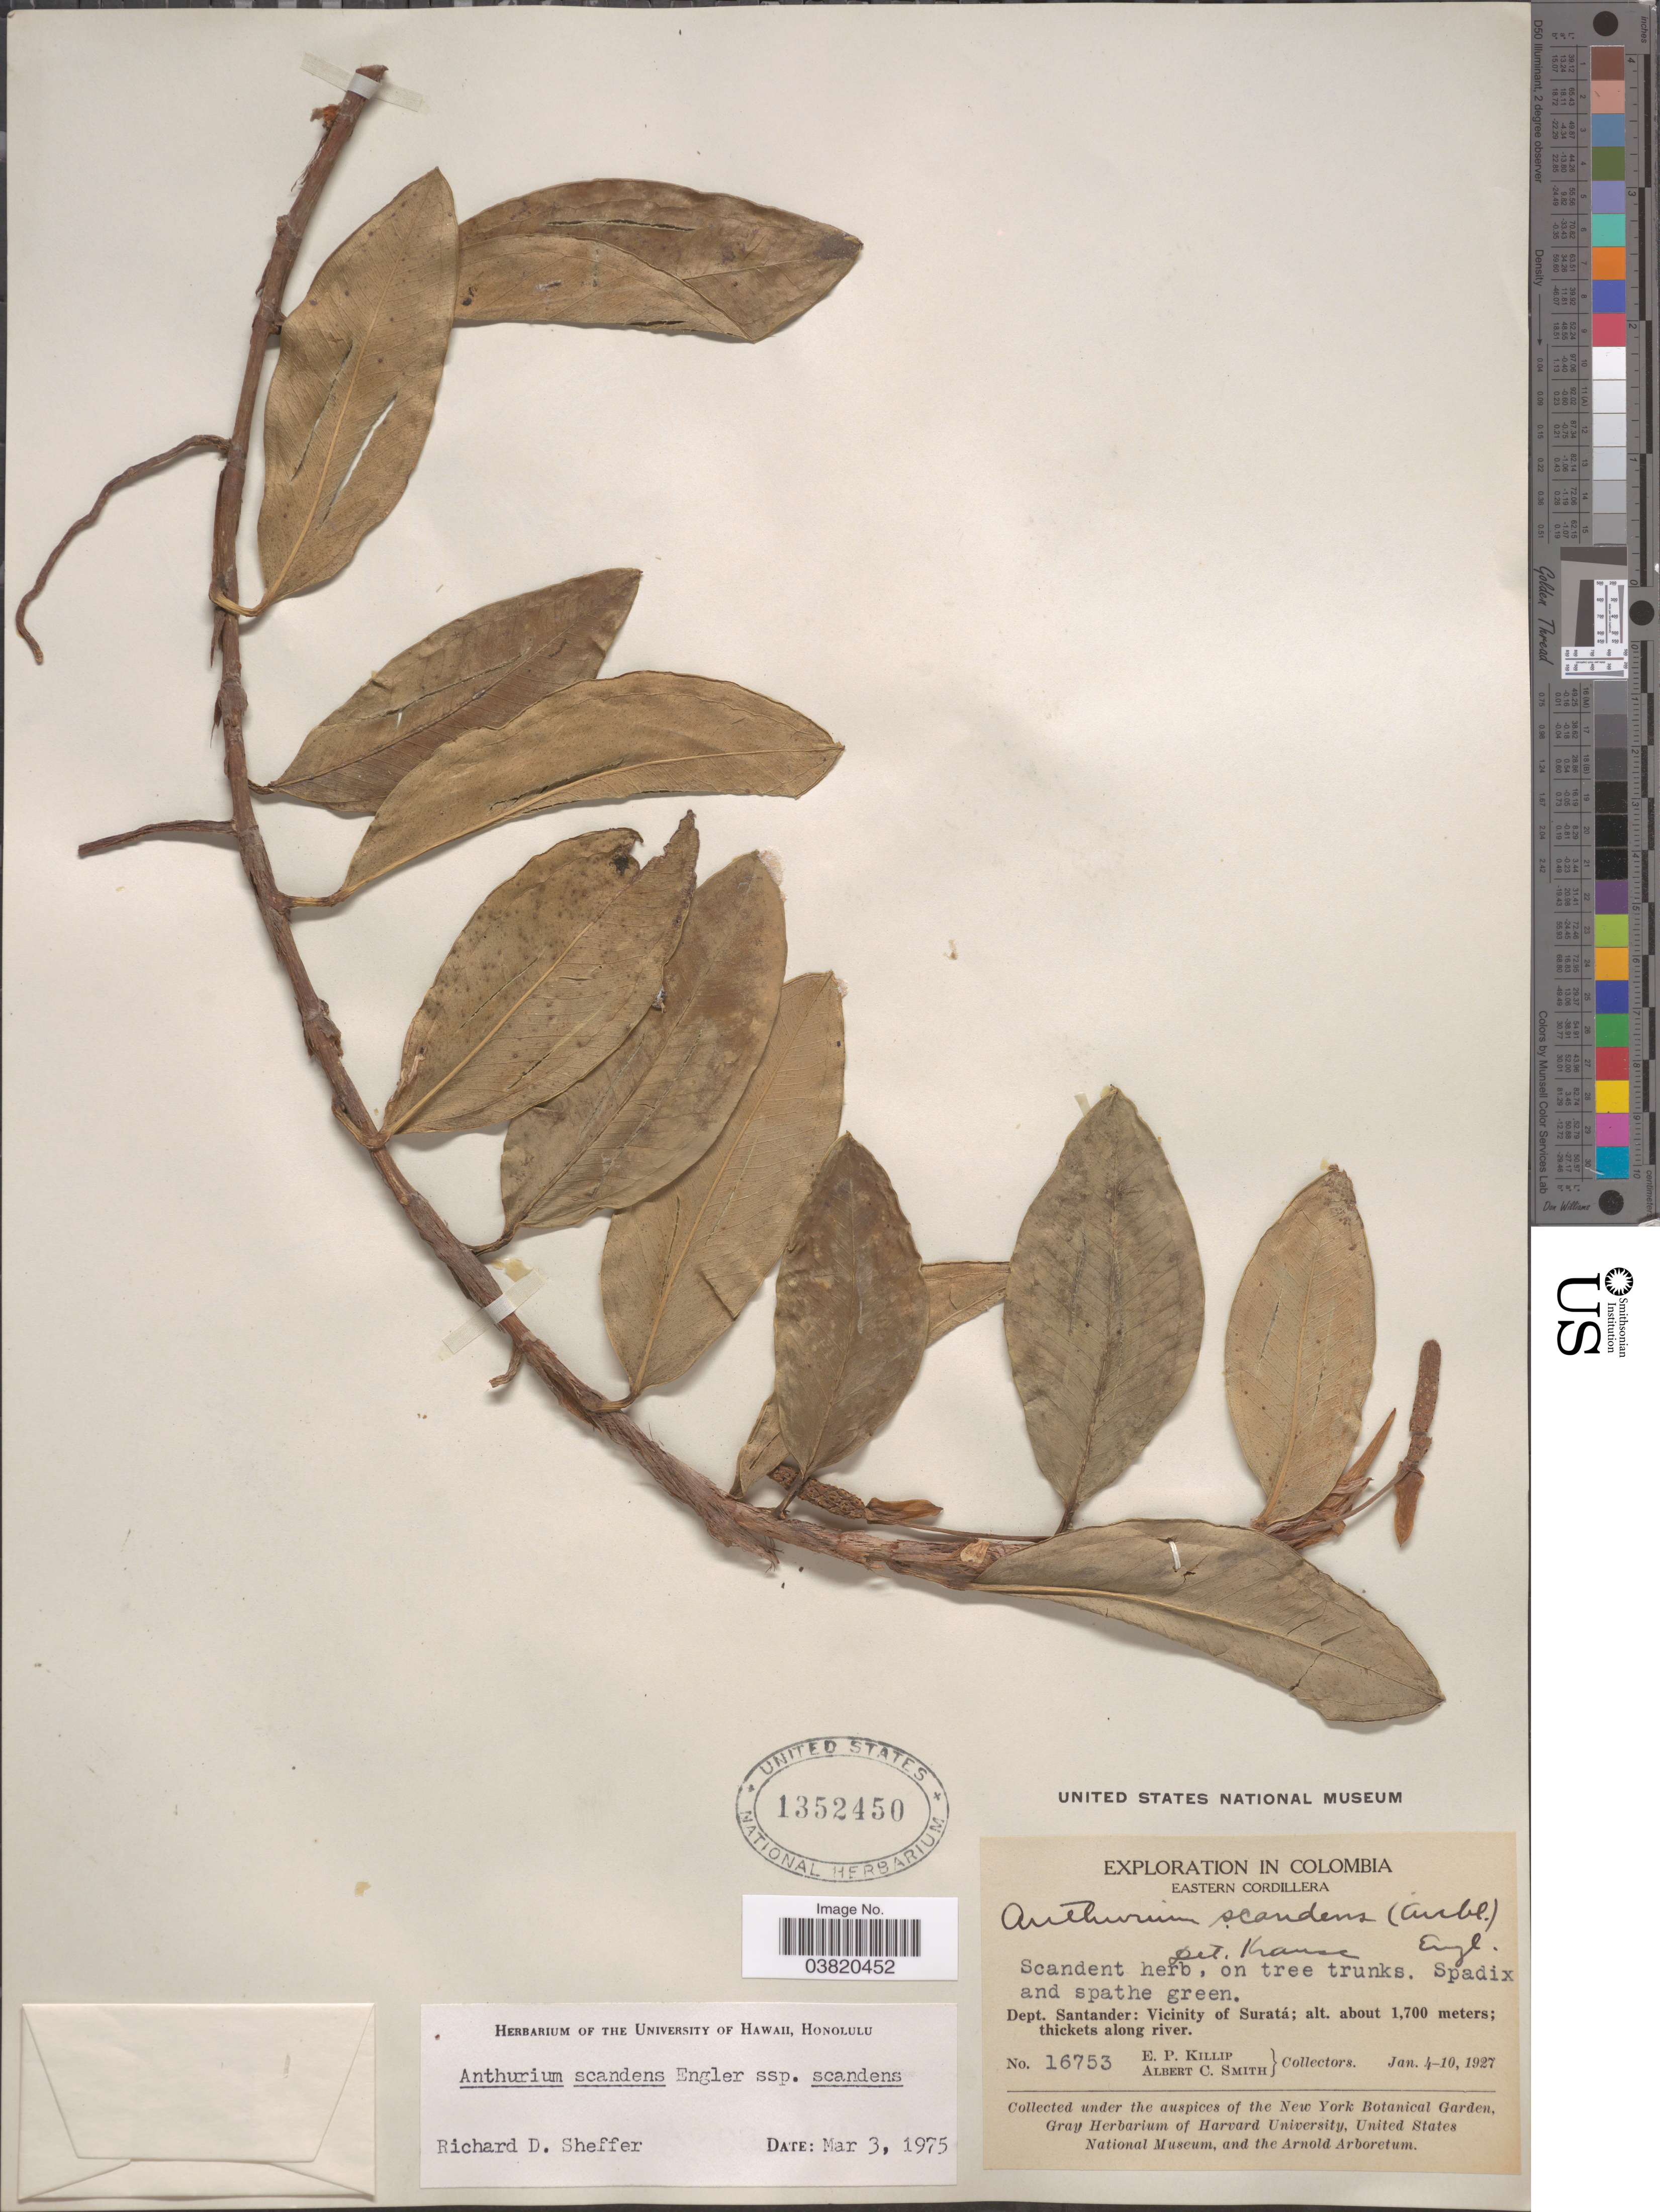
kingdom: Plantae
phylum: Tracheophyta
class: Liliopsida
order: Alismatales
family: Araceae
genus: Anthurium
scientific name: Anthurium scandens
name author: (Aubl.) Engl.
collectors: E. P. Killip & A. C. Smith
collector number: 16753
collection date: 1927-01-04/1927-01-10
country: Colombia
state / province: Santander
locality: Eastern Cordillera. Dept. Santander: Vicinity of Suratá; thickets along river.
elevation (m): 1700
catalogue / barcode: US 1352450